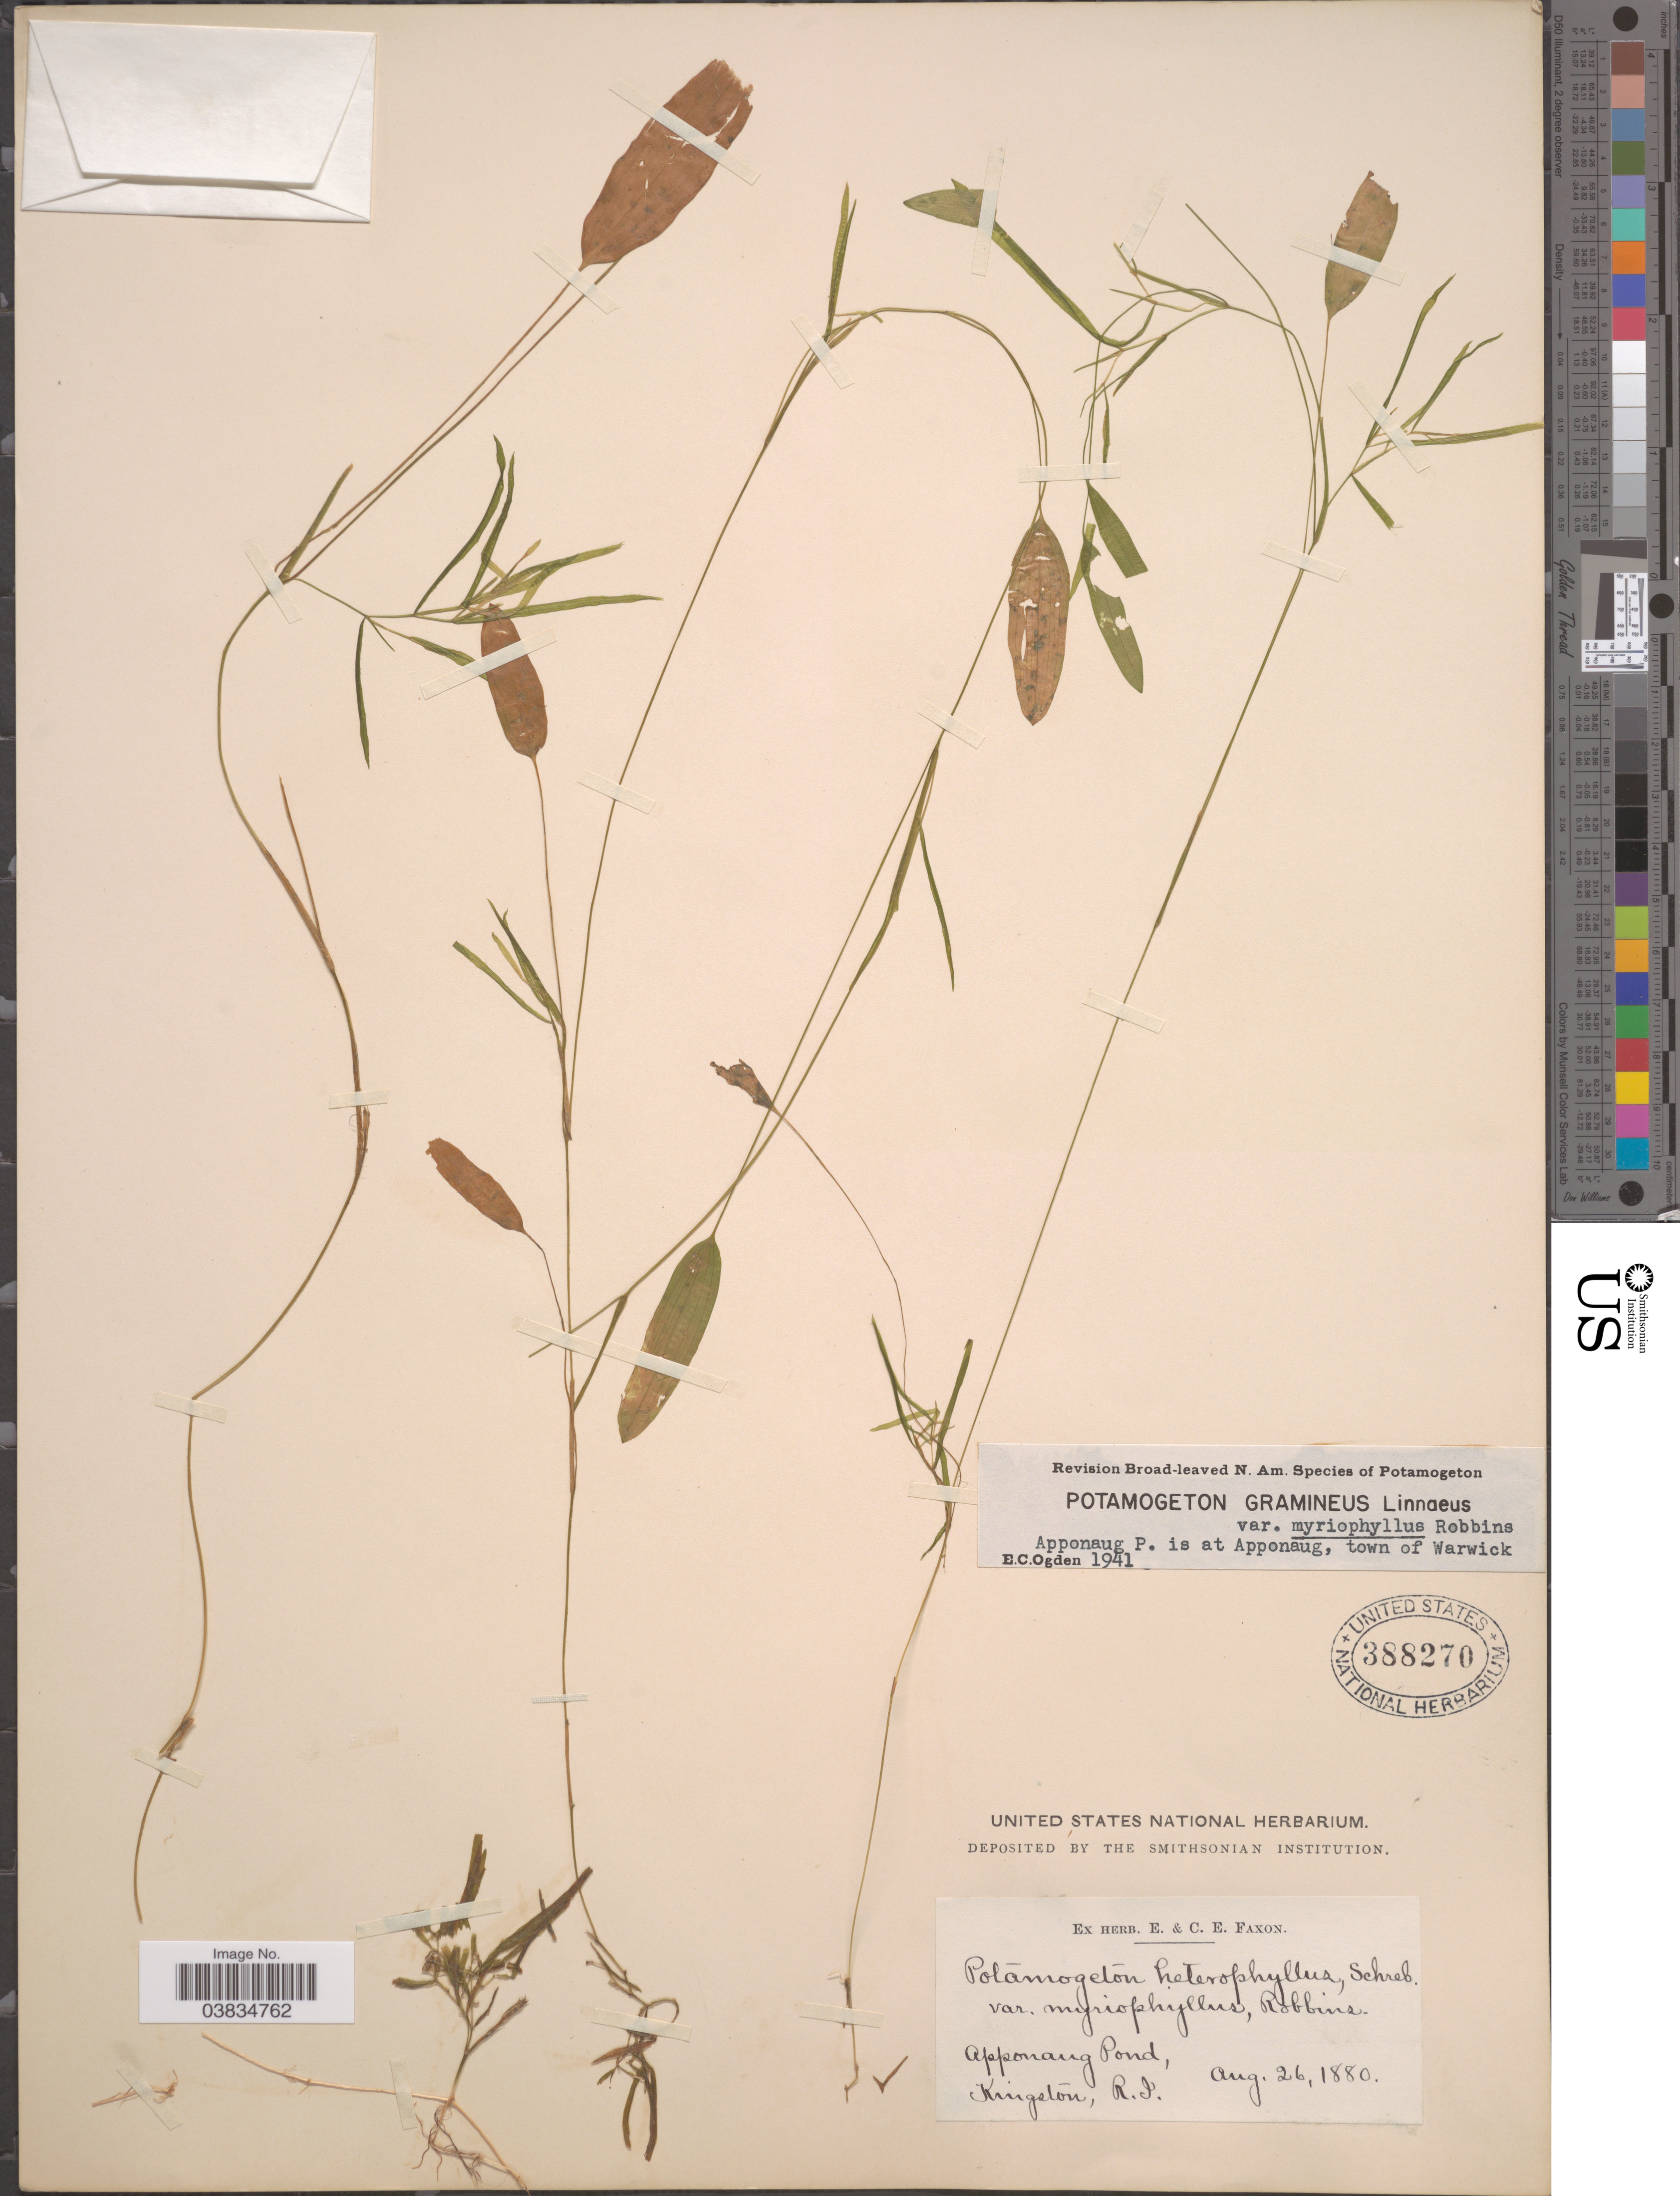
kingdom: Plantae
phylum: Tracheophyta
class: Liliopsida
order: Alismatales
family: Potamogetonaceae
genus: Potamogeton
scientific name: Potamogeton gramineus var. myriophyllus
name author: J.W. Robbins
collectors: ex herb. E. & C.E. Faxon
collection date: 1880-08-26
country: United States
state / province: Rhode Island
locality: Apponang Pond, Kingston.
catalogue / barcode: US 388270